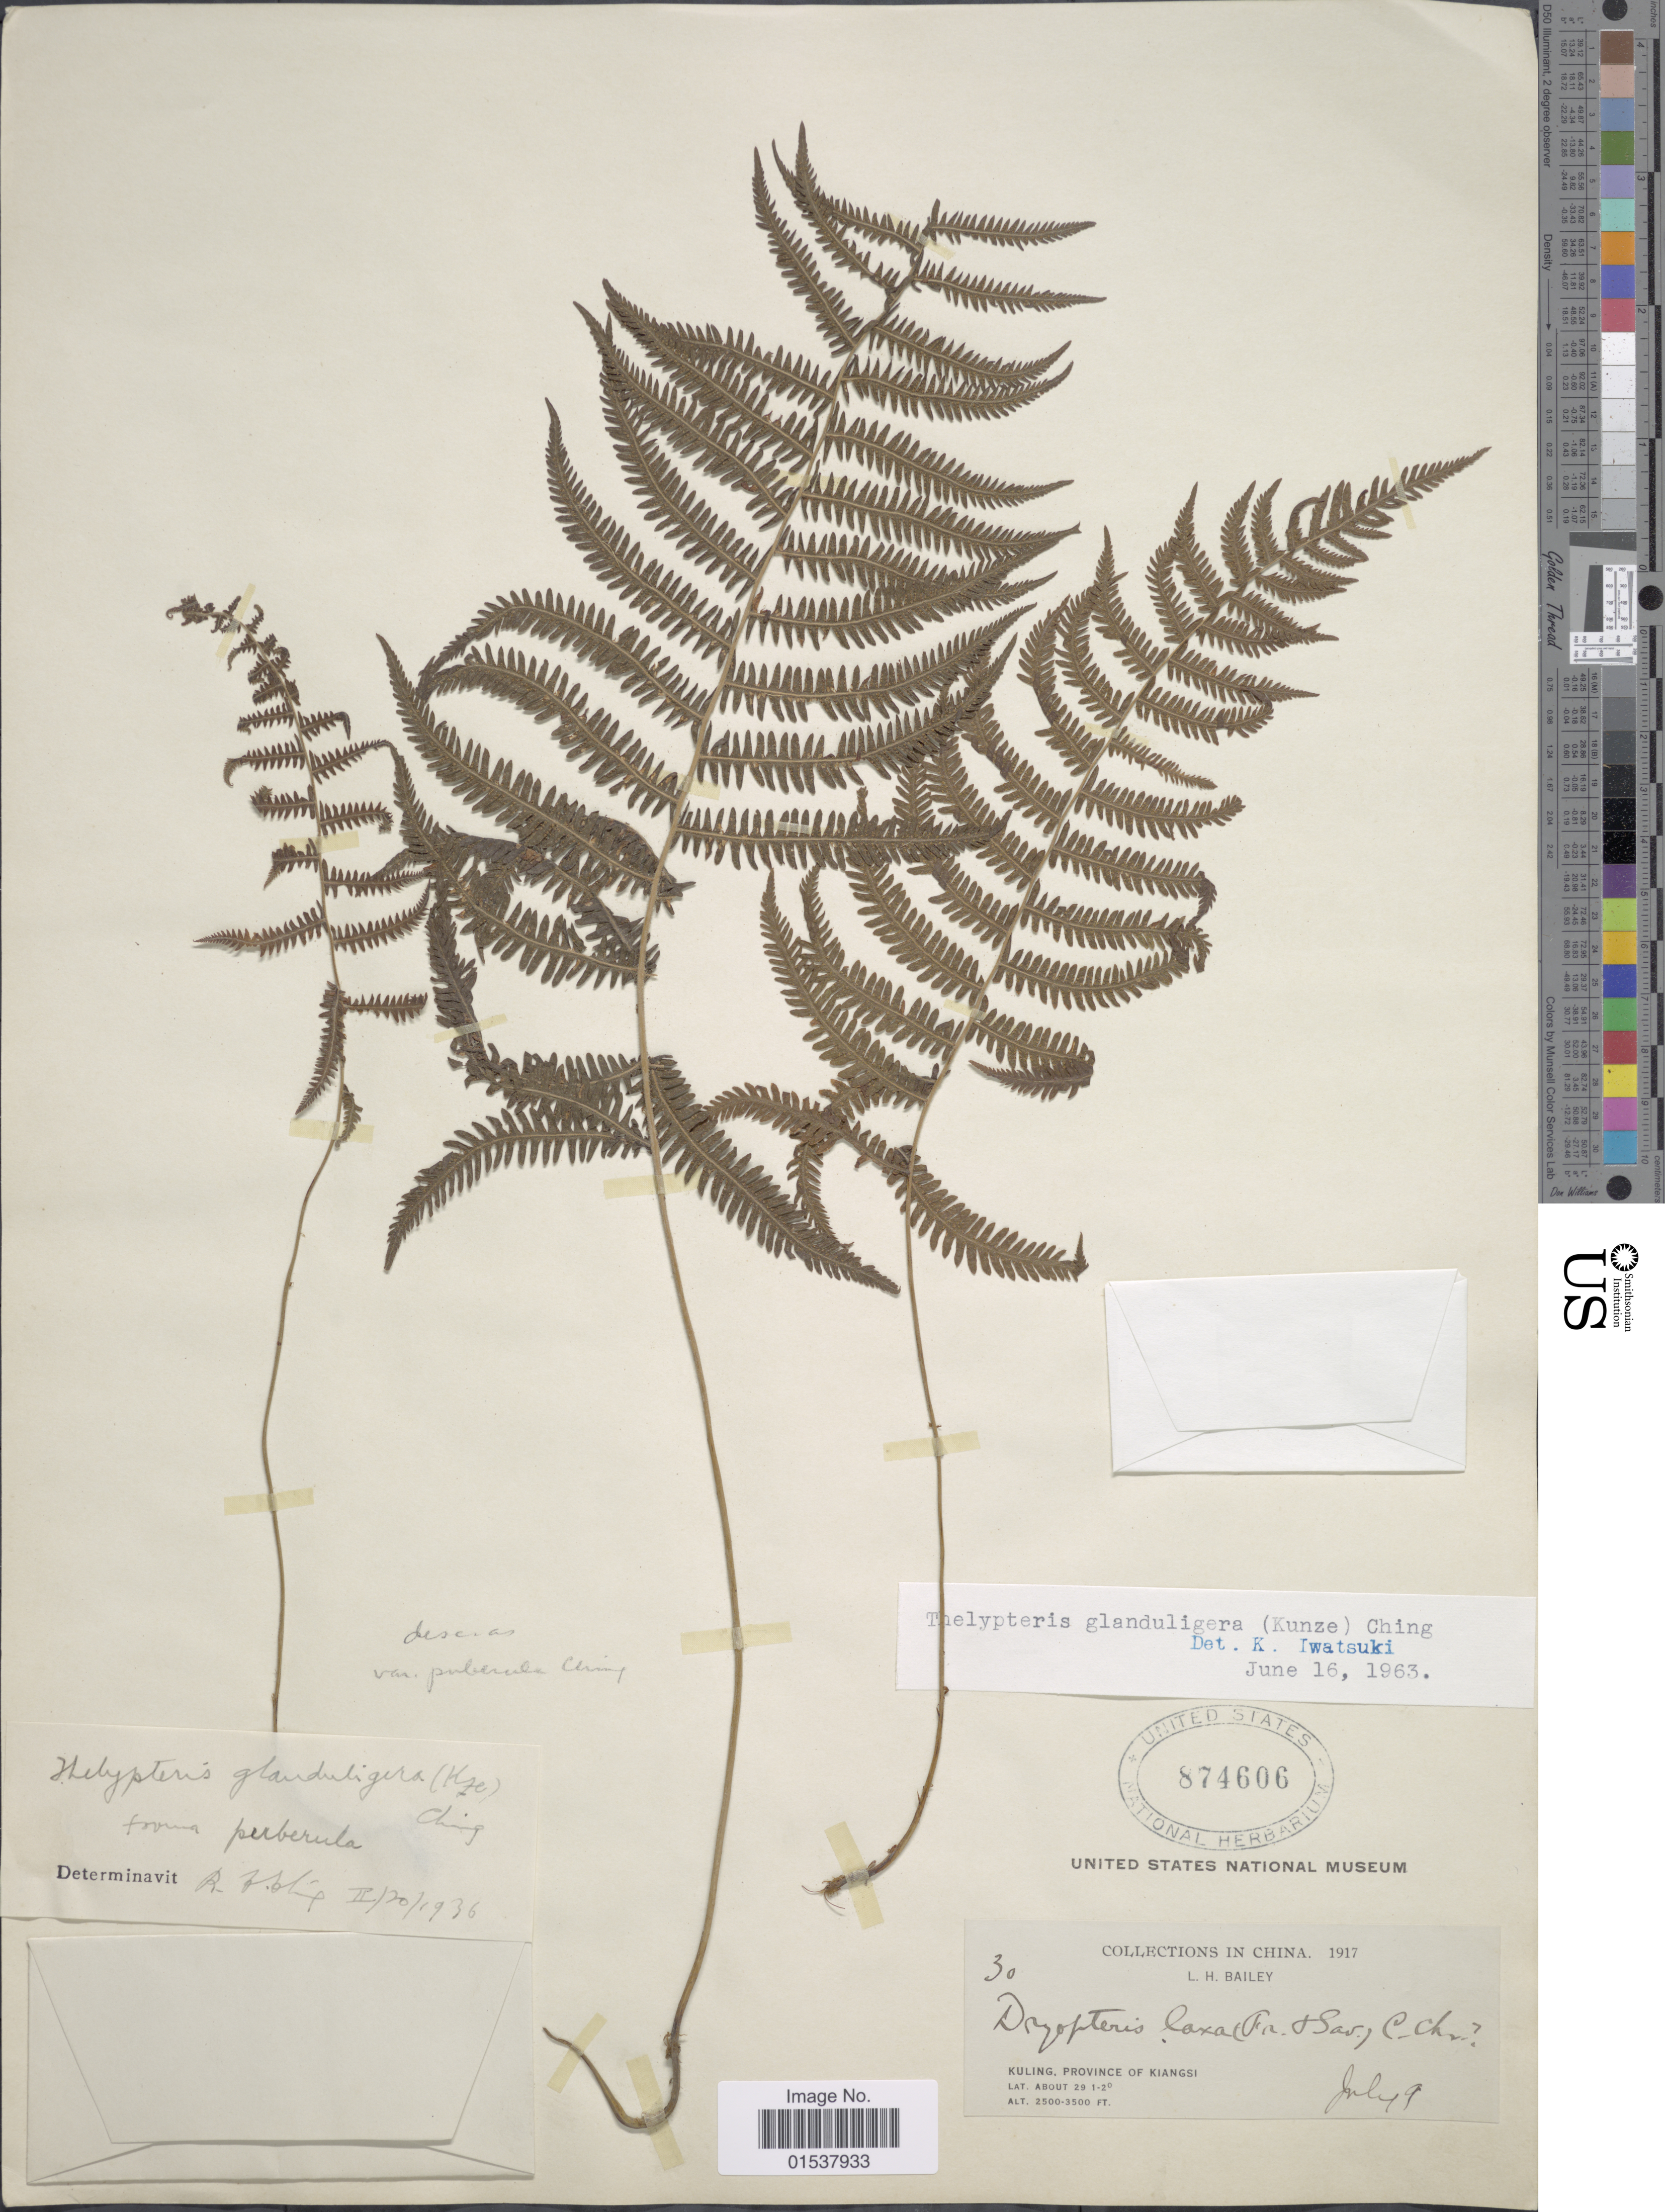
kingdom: Plantae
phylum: Tracheophyta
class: Polypodiopsida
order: Polypodiales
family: Thelypteridaceae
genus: Parathelypteris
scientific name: Parathelypteris glanduligera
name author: (Kunze) Ching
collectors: L. H. Bailey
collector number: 30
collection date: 1917-07-09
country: China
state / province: Jiangxi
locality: Kuling, Province of Kiangsi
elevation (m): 762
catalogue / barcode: US 874606